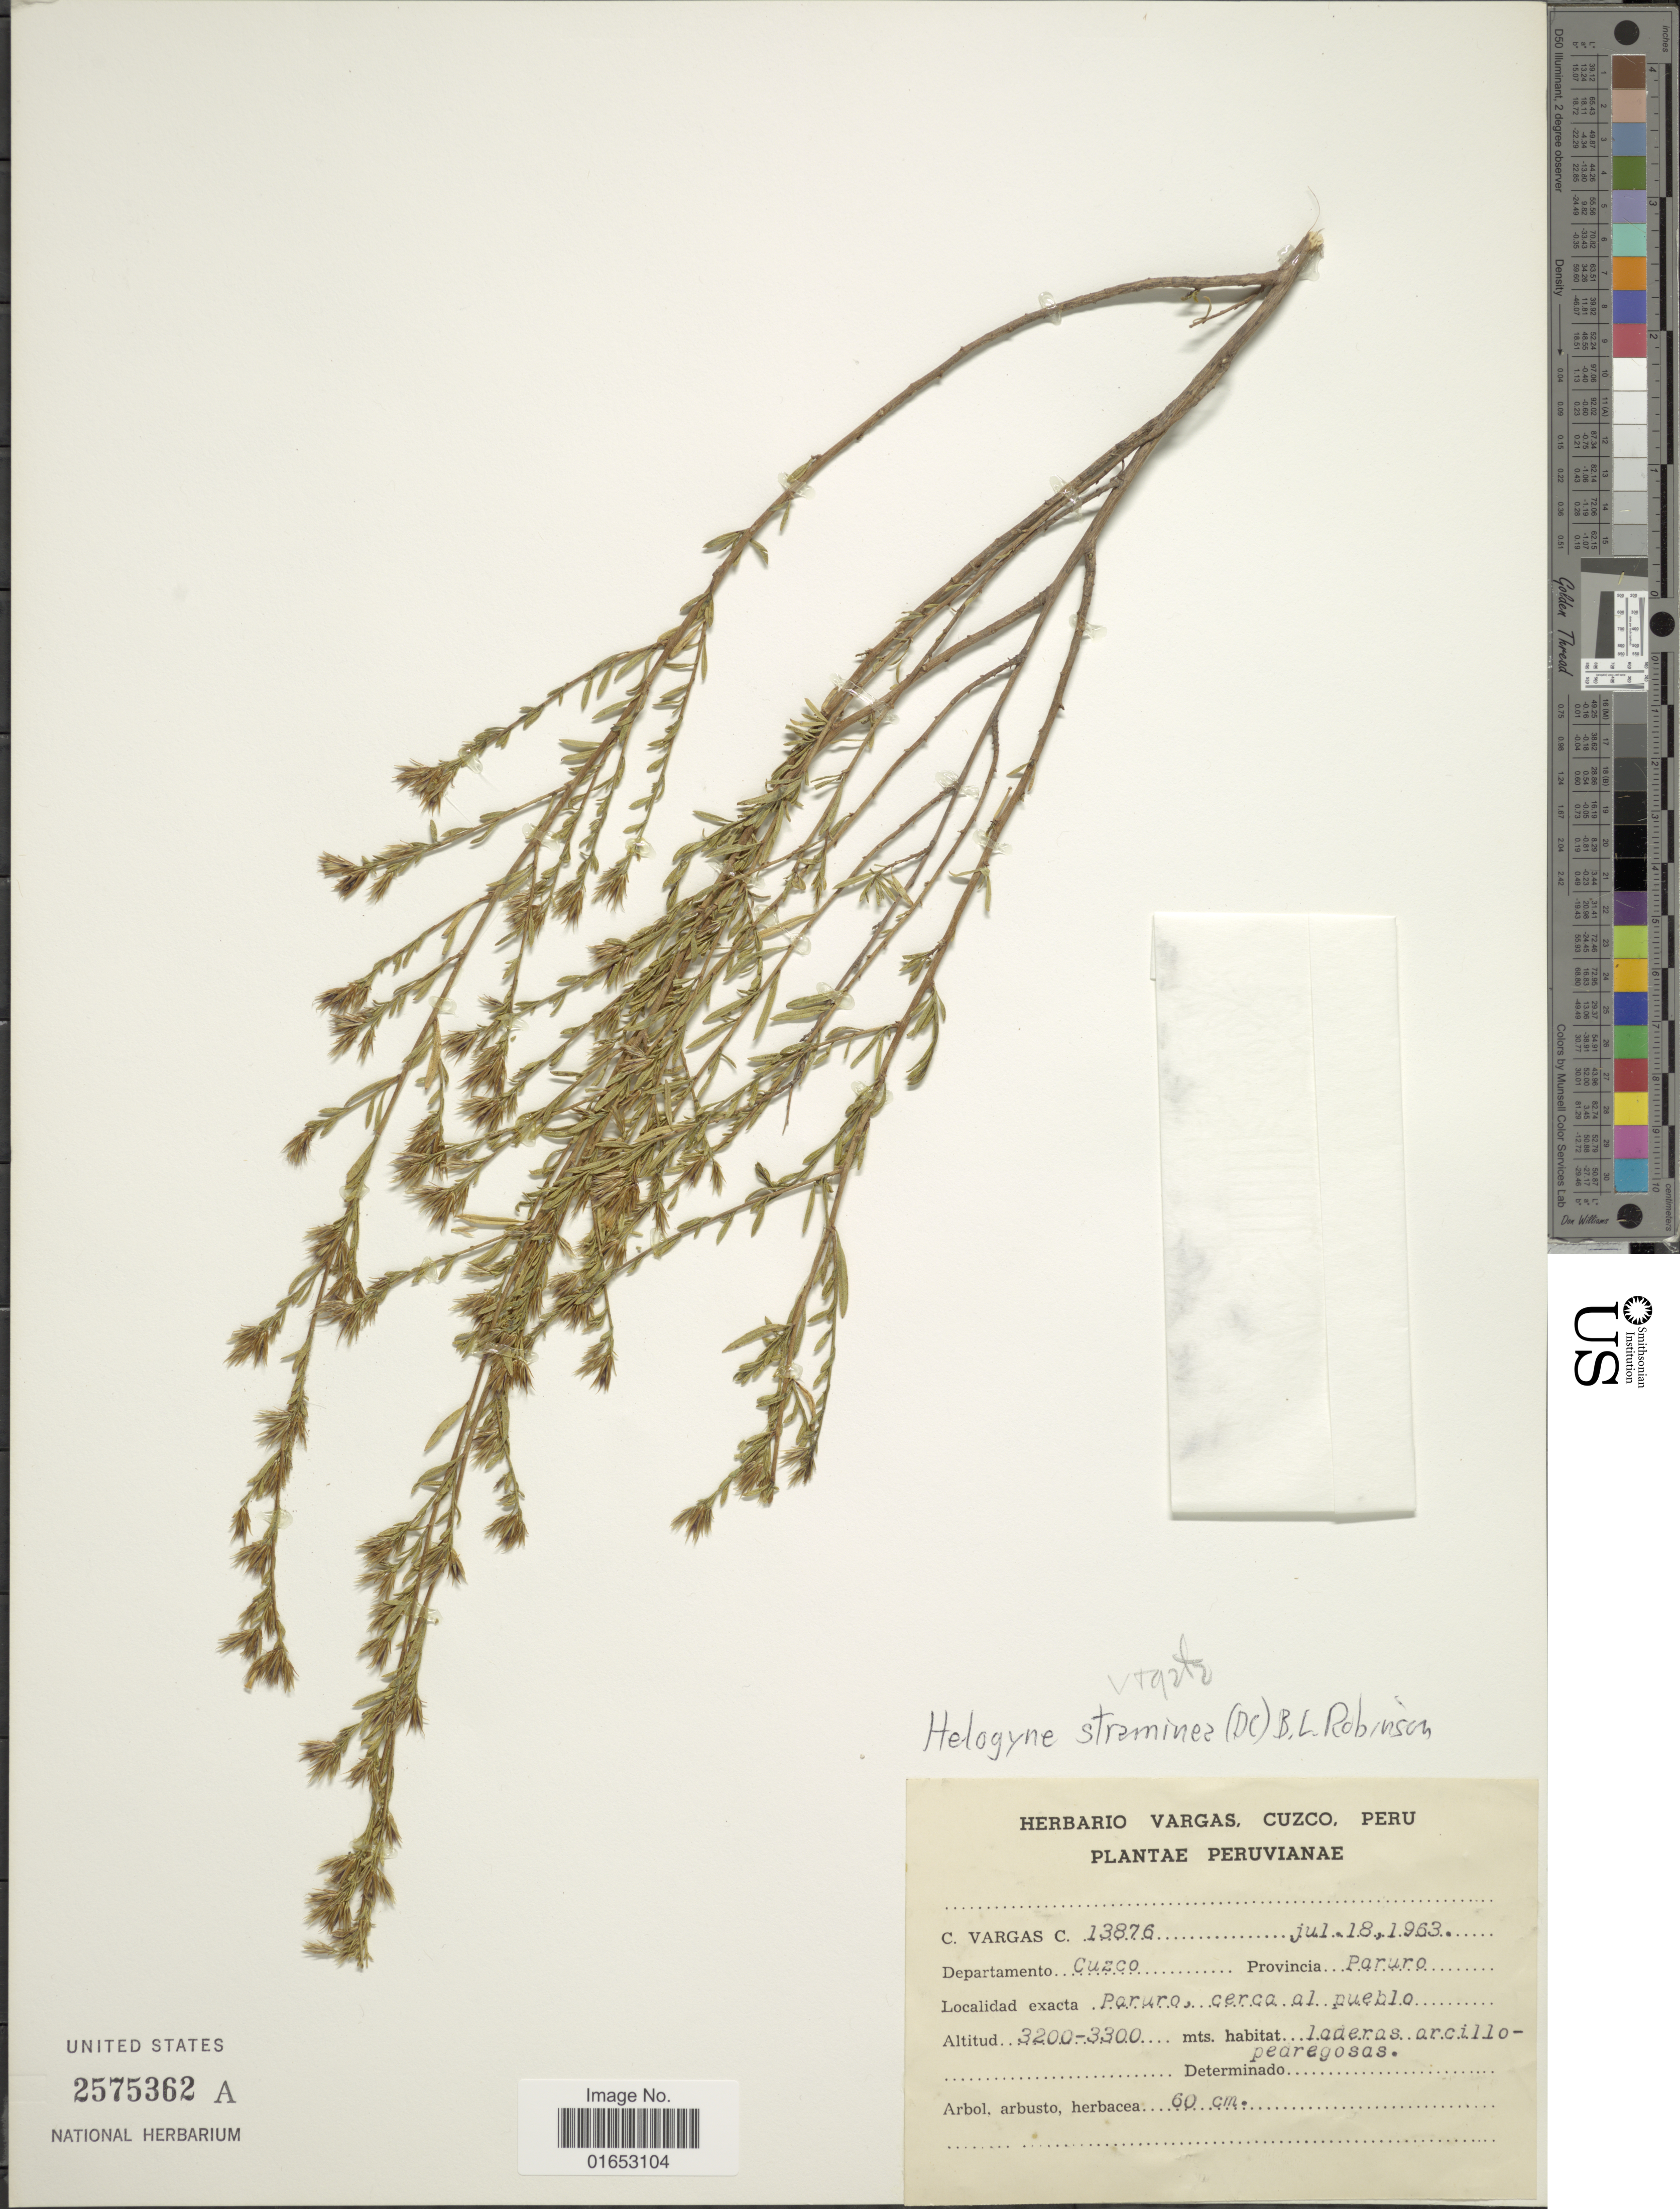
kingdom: Plantae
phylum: Tracheophyta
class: Magnoliopsida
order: Asterales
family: Asteraceae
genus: Helogyne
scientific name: Helogyne virgata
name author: (Rusby) B.L. Rob.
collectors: C. Vargas Calderón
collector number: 13876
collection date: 1963-07-18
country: Peru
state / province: Cusco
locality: Provincia Paruro, Paruro, cerca al pueblo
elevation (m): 3200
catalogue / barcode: US 2575362A